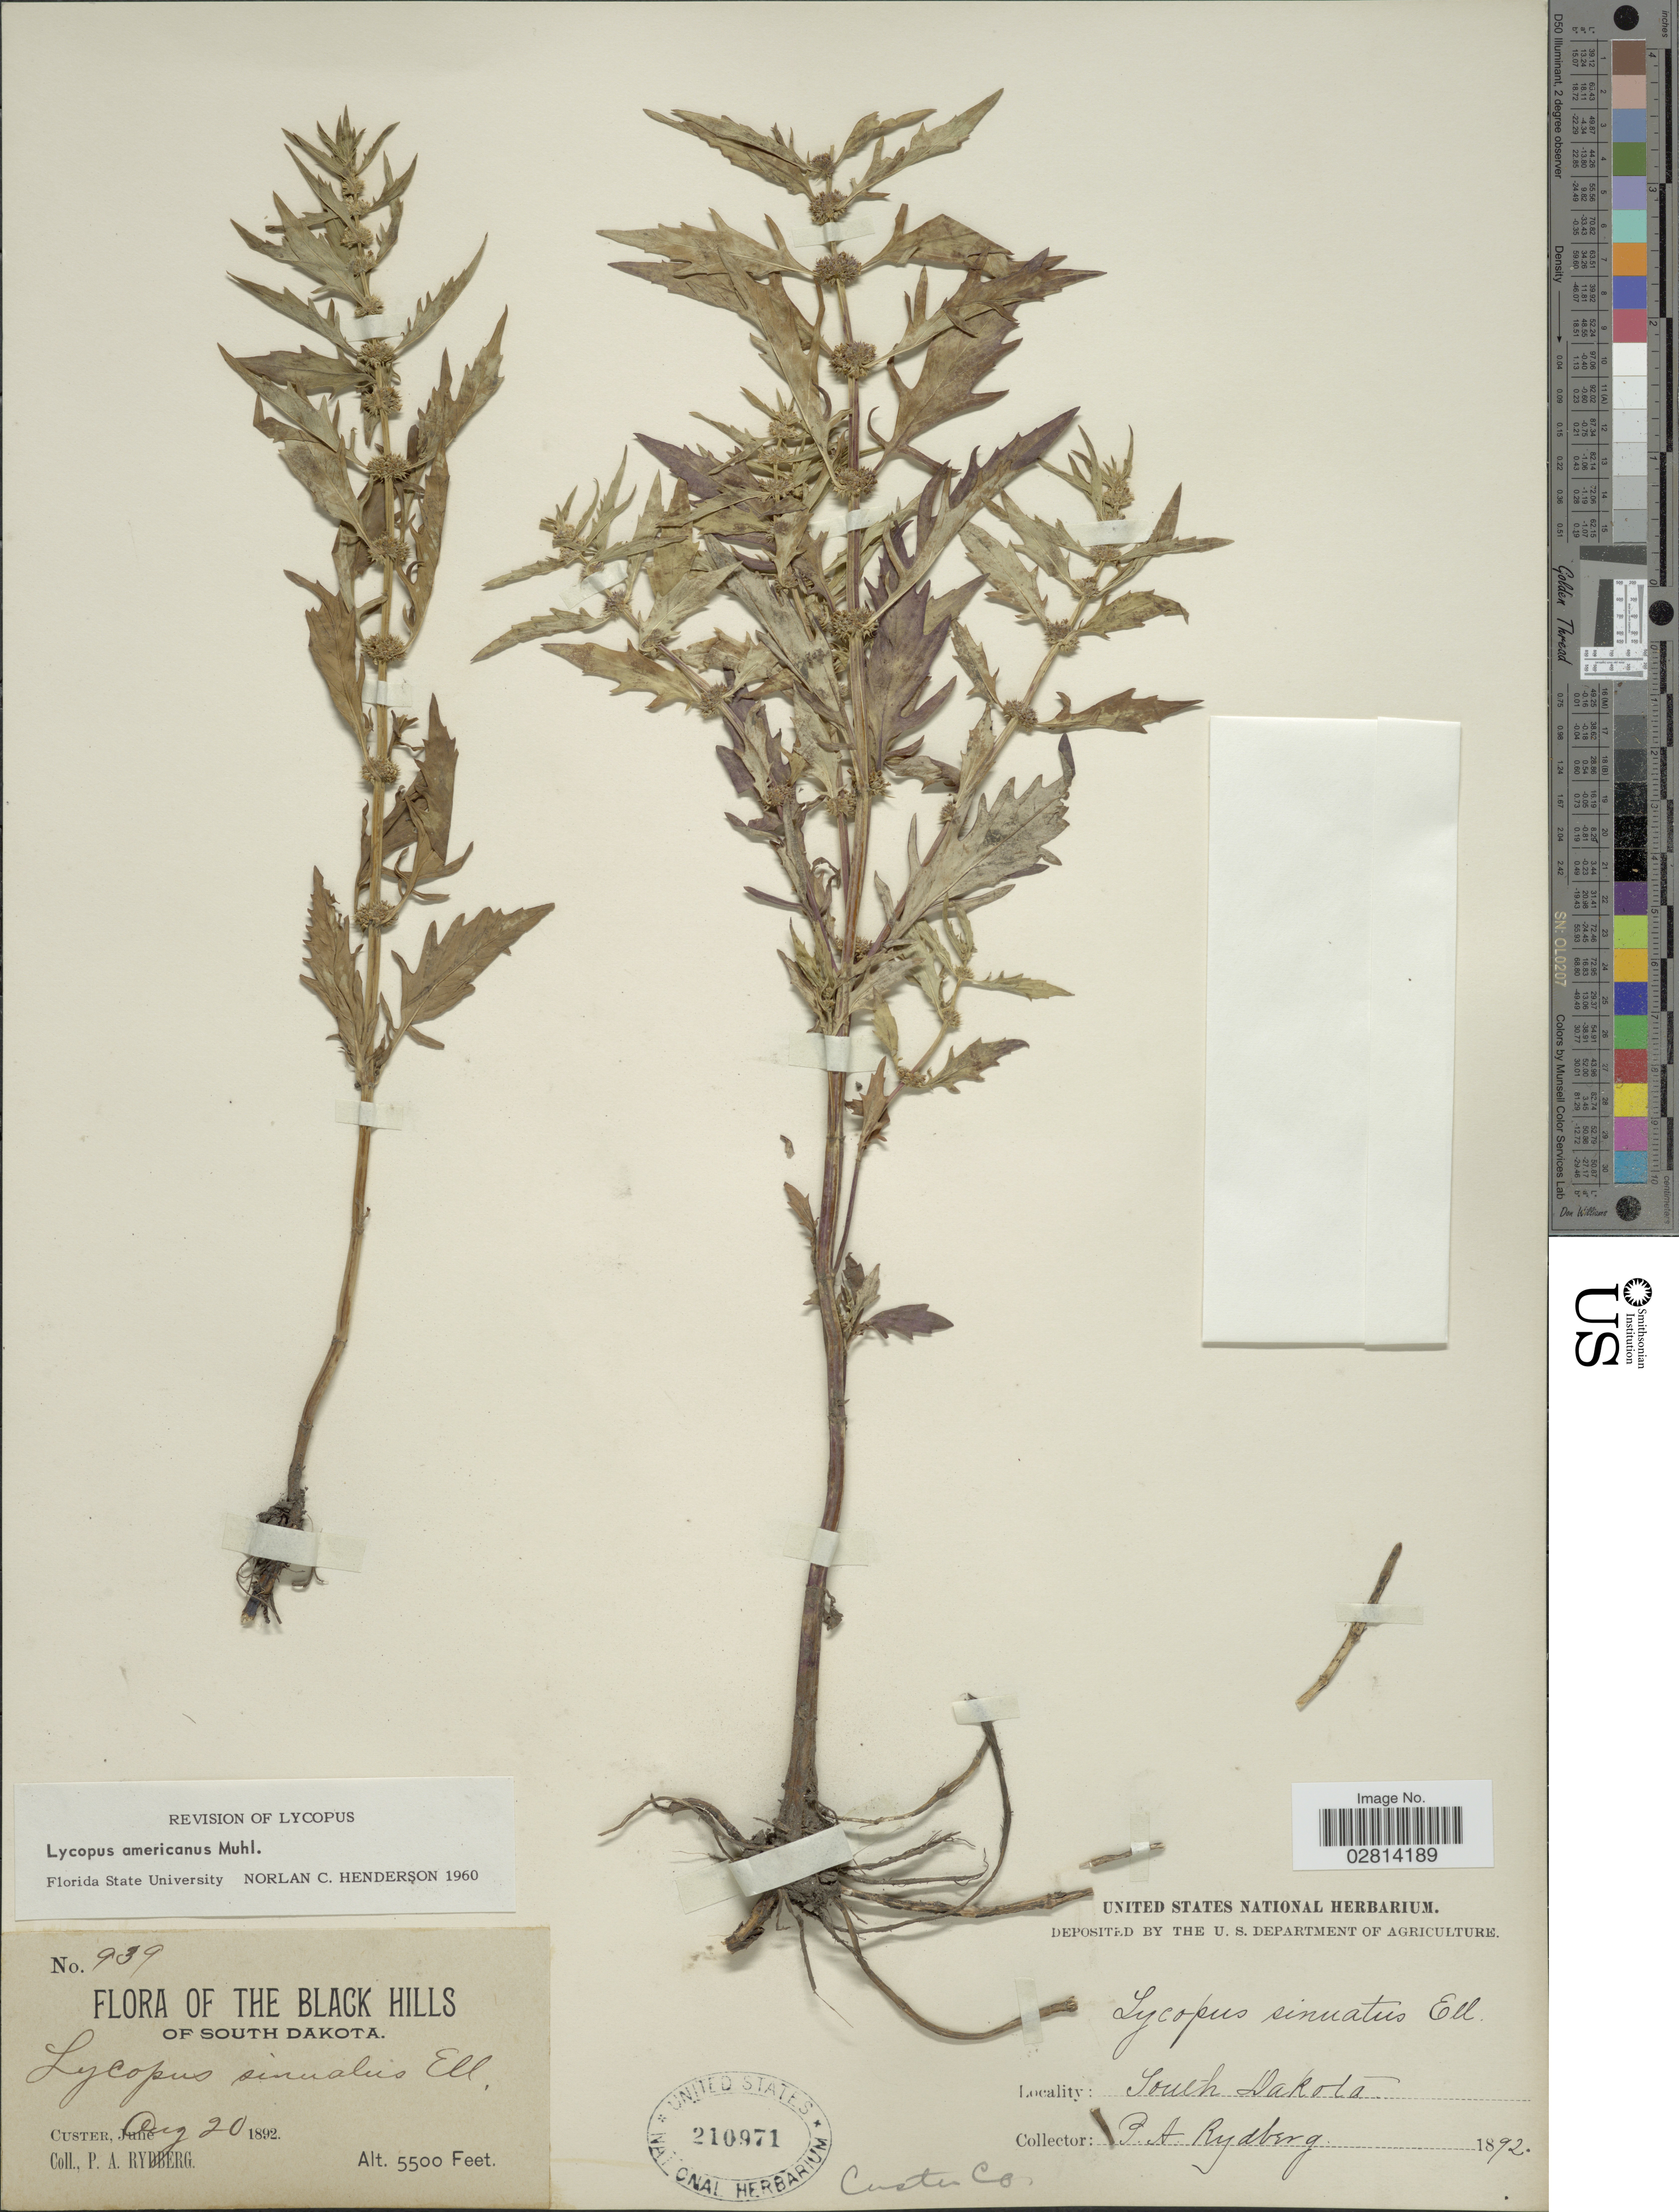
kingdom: Plantae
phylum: Tracheophyta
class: Magnoliopsida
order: Lamiales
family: Lamiaceae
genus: Lycopus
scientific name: Lycopus americanus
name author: Muhl. ex W.P.C. Barton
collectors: P. A. Rydberg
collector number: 939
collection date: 1892-08-20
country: United States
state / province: South Dakota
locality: The Black Hills of South Dakota, Custer, Custer Co.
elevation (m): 1676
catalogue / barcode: US 210971